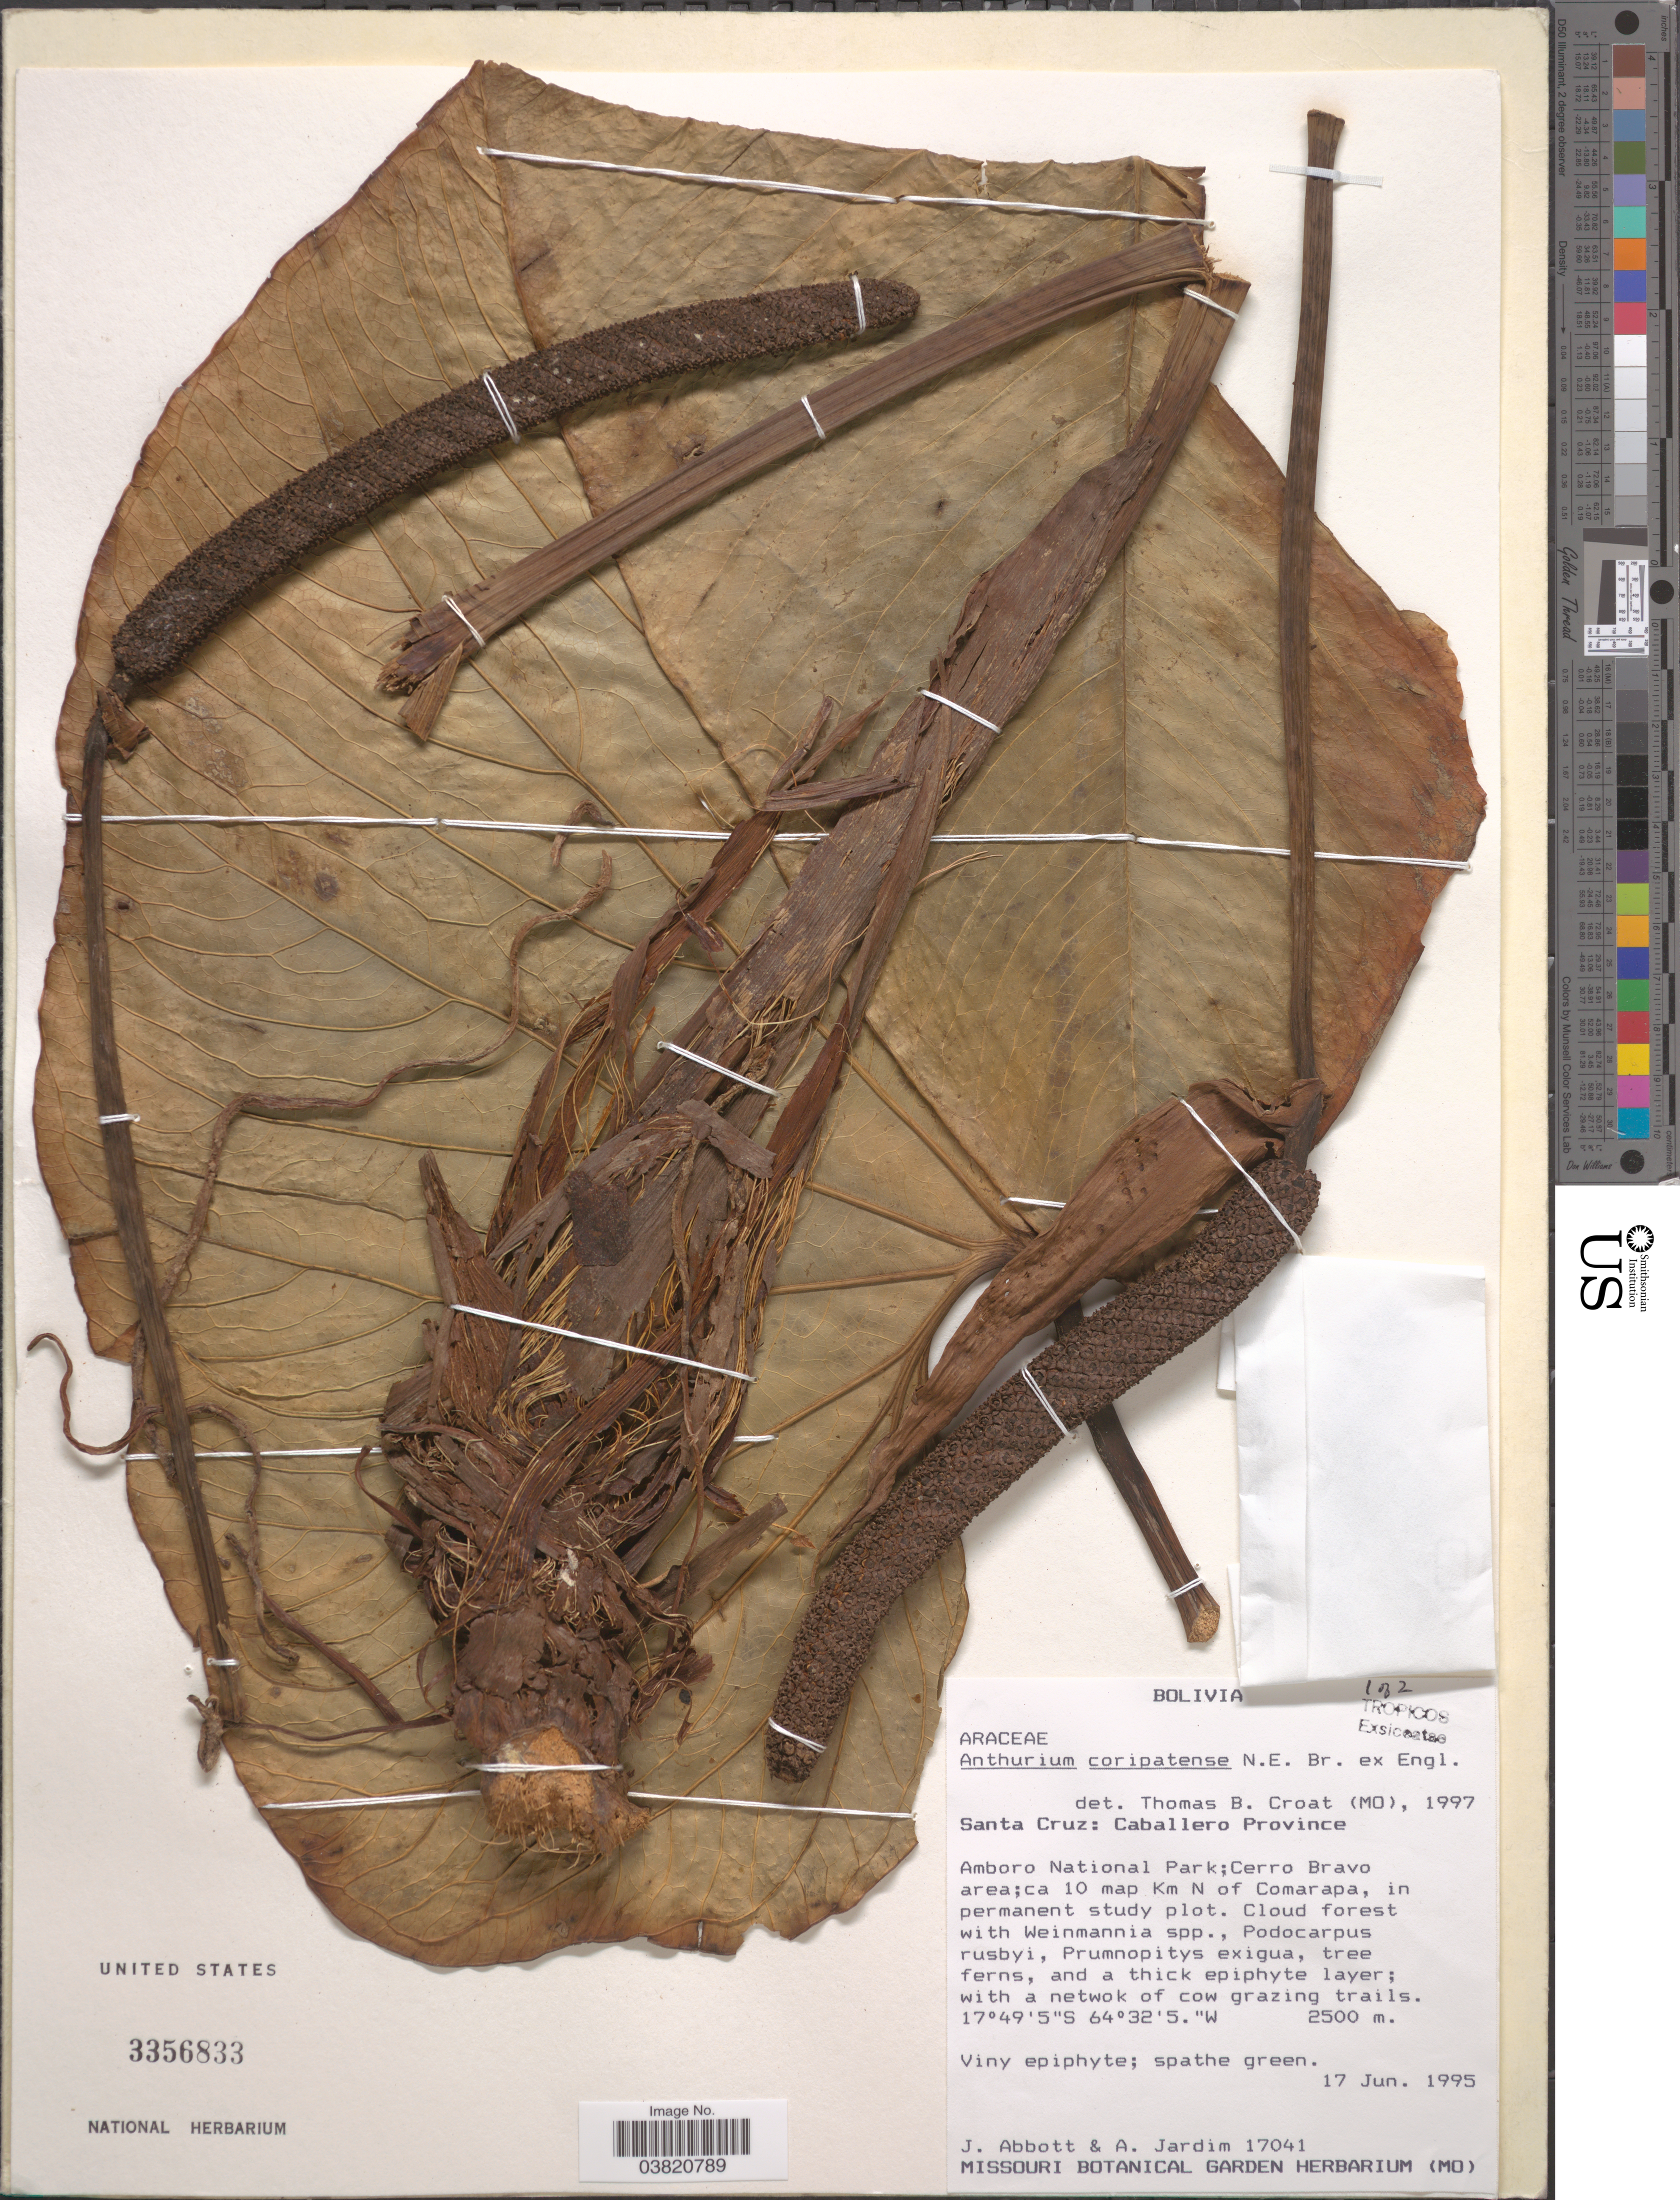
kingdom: Plantae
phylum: Tracheophyta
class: Liliopsida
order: Alismatales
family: Araceae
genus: Anthurium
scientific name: Anthurium coripatense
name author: N.E. Br.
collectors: J. Abbott & A. Jardim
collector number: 17041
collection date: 1995-06-17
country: Bolivia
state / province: Santa Cruz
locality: Caballero Province. Amboro National Park: Cerro Bravo area; ca 10 map Km N of Comarapa, in permanent study plot.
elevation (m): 2500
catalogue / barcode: US 3356833